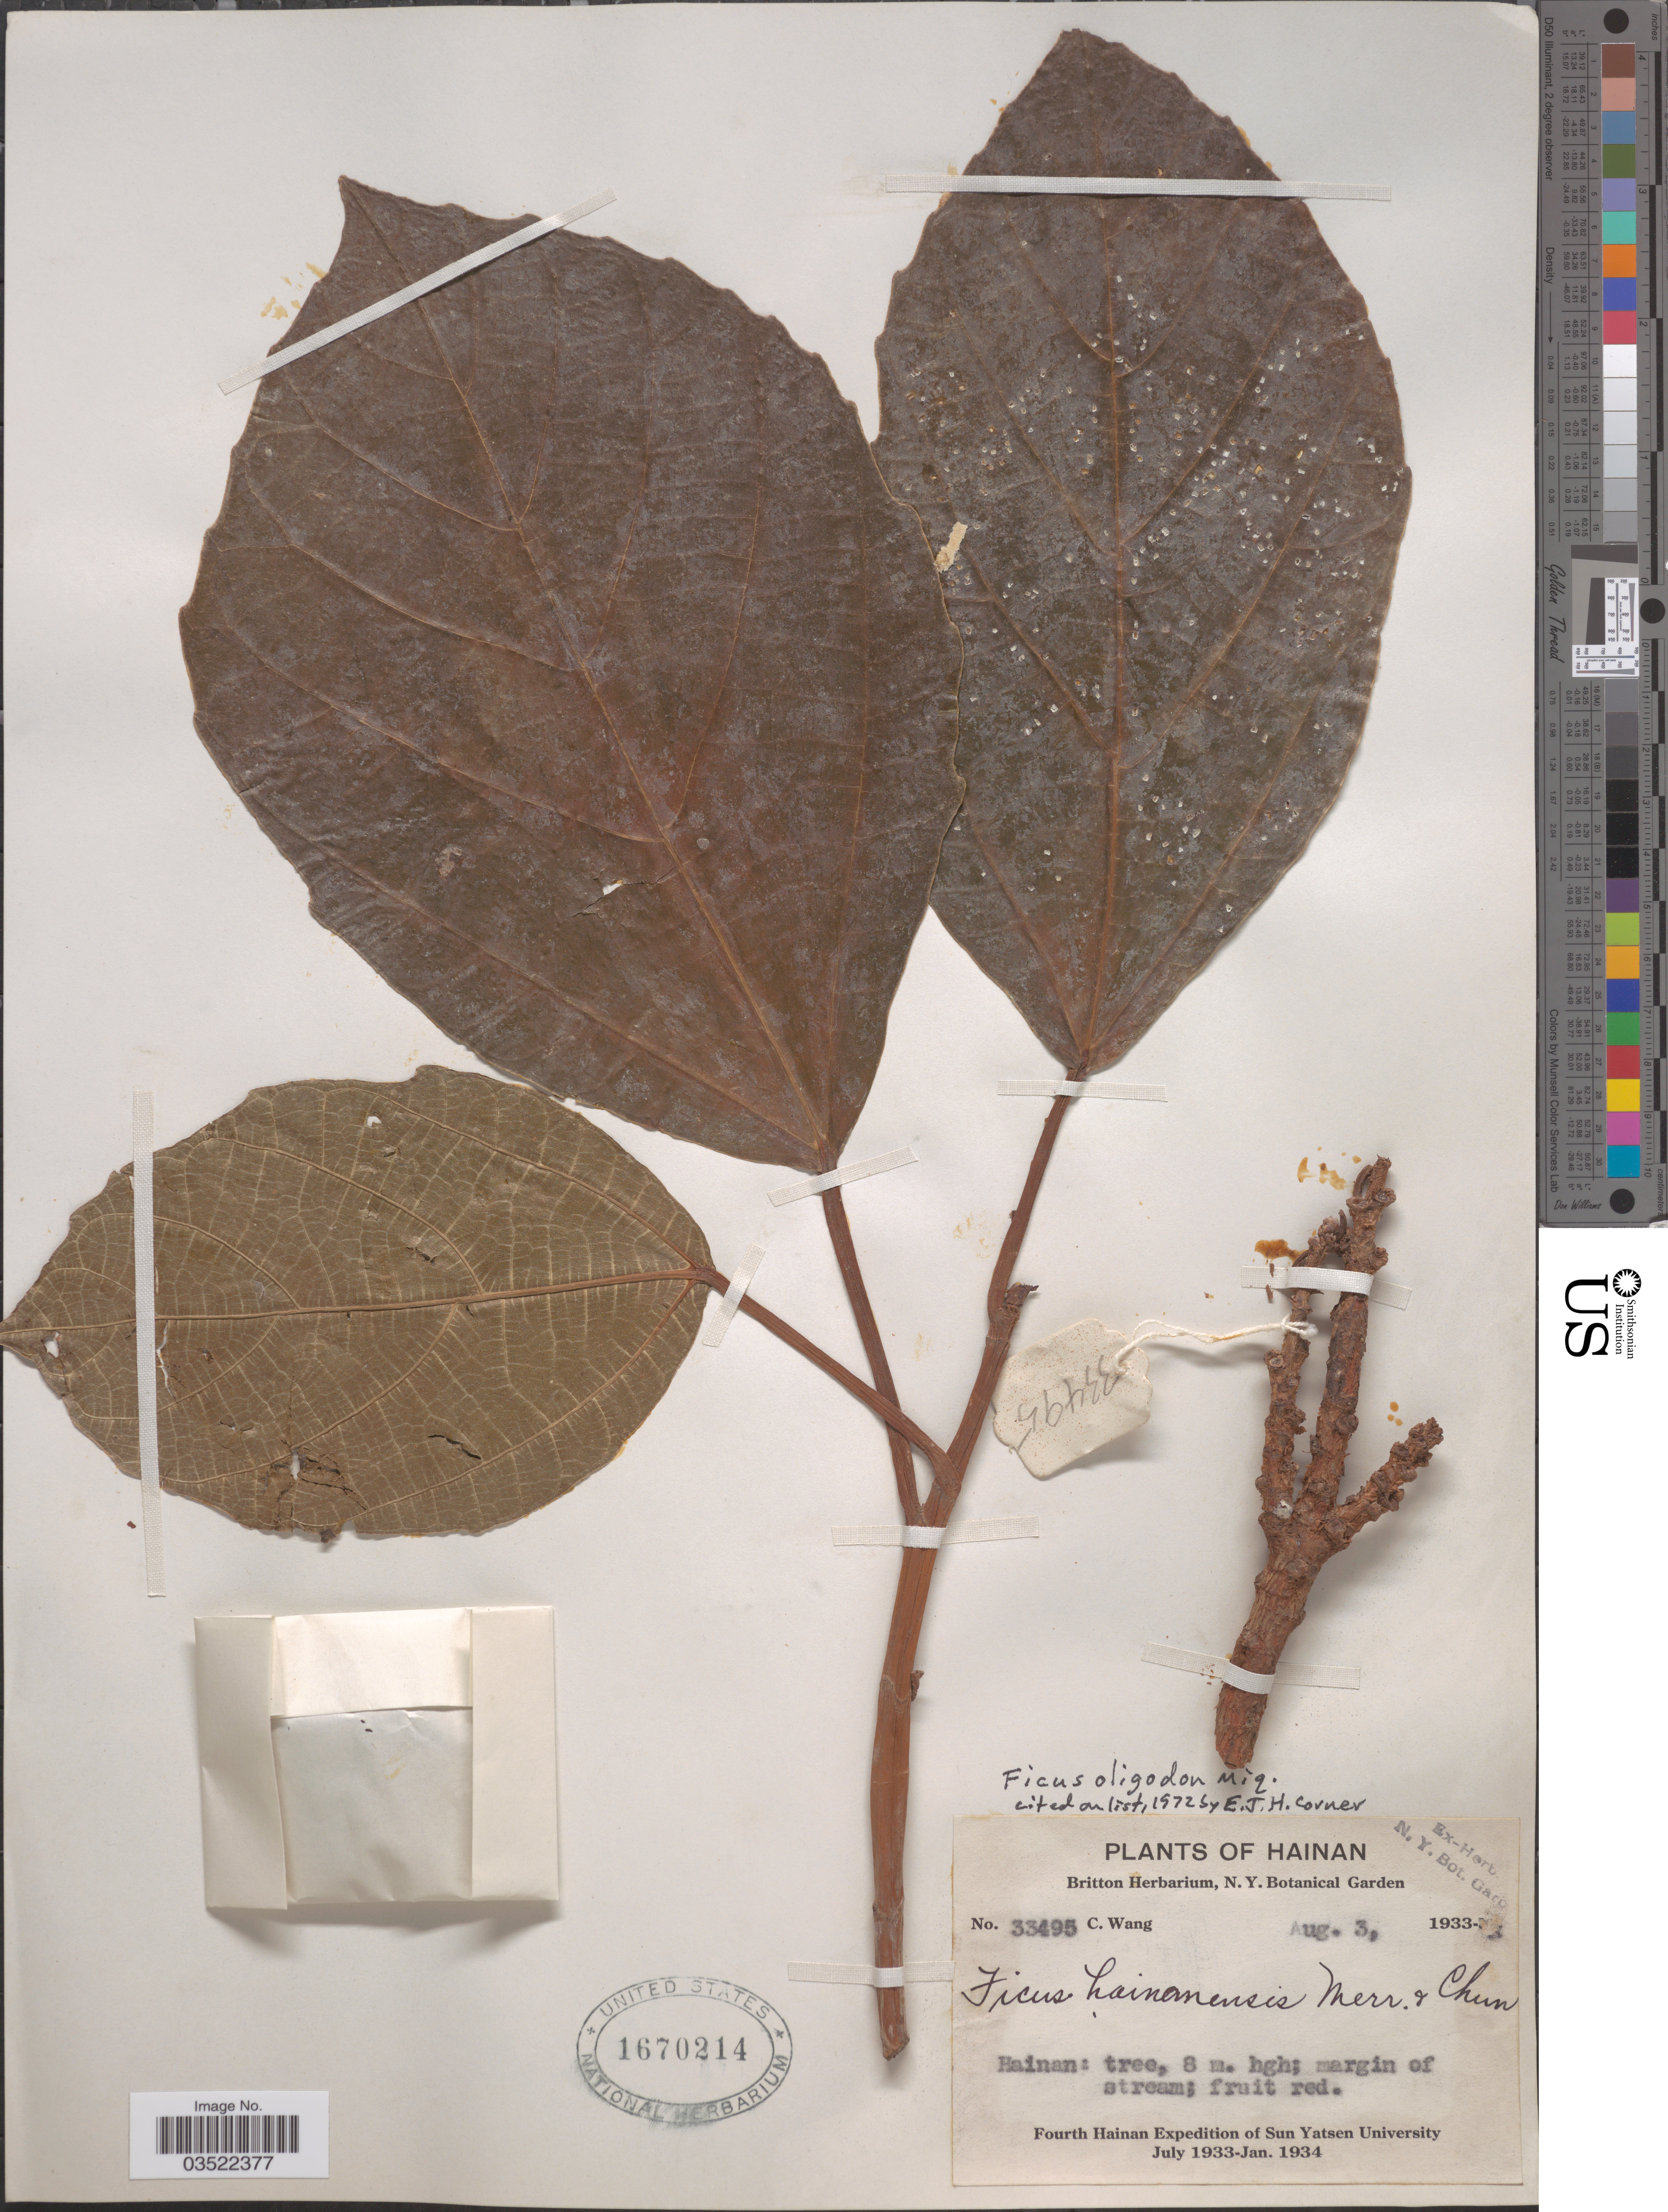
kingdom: Plantae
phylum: Tracheophyta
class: Magnoliopsida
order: Rosales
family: Moraceae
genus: Ficus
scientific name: Ficus oligodon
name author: Miq.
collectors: C. Wang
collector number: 33495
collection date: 1933-08-03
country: China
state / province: Hainan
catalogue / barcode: US 1670214